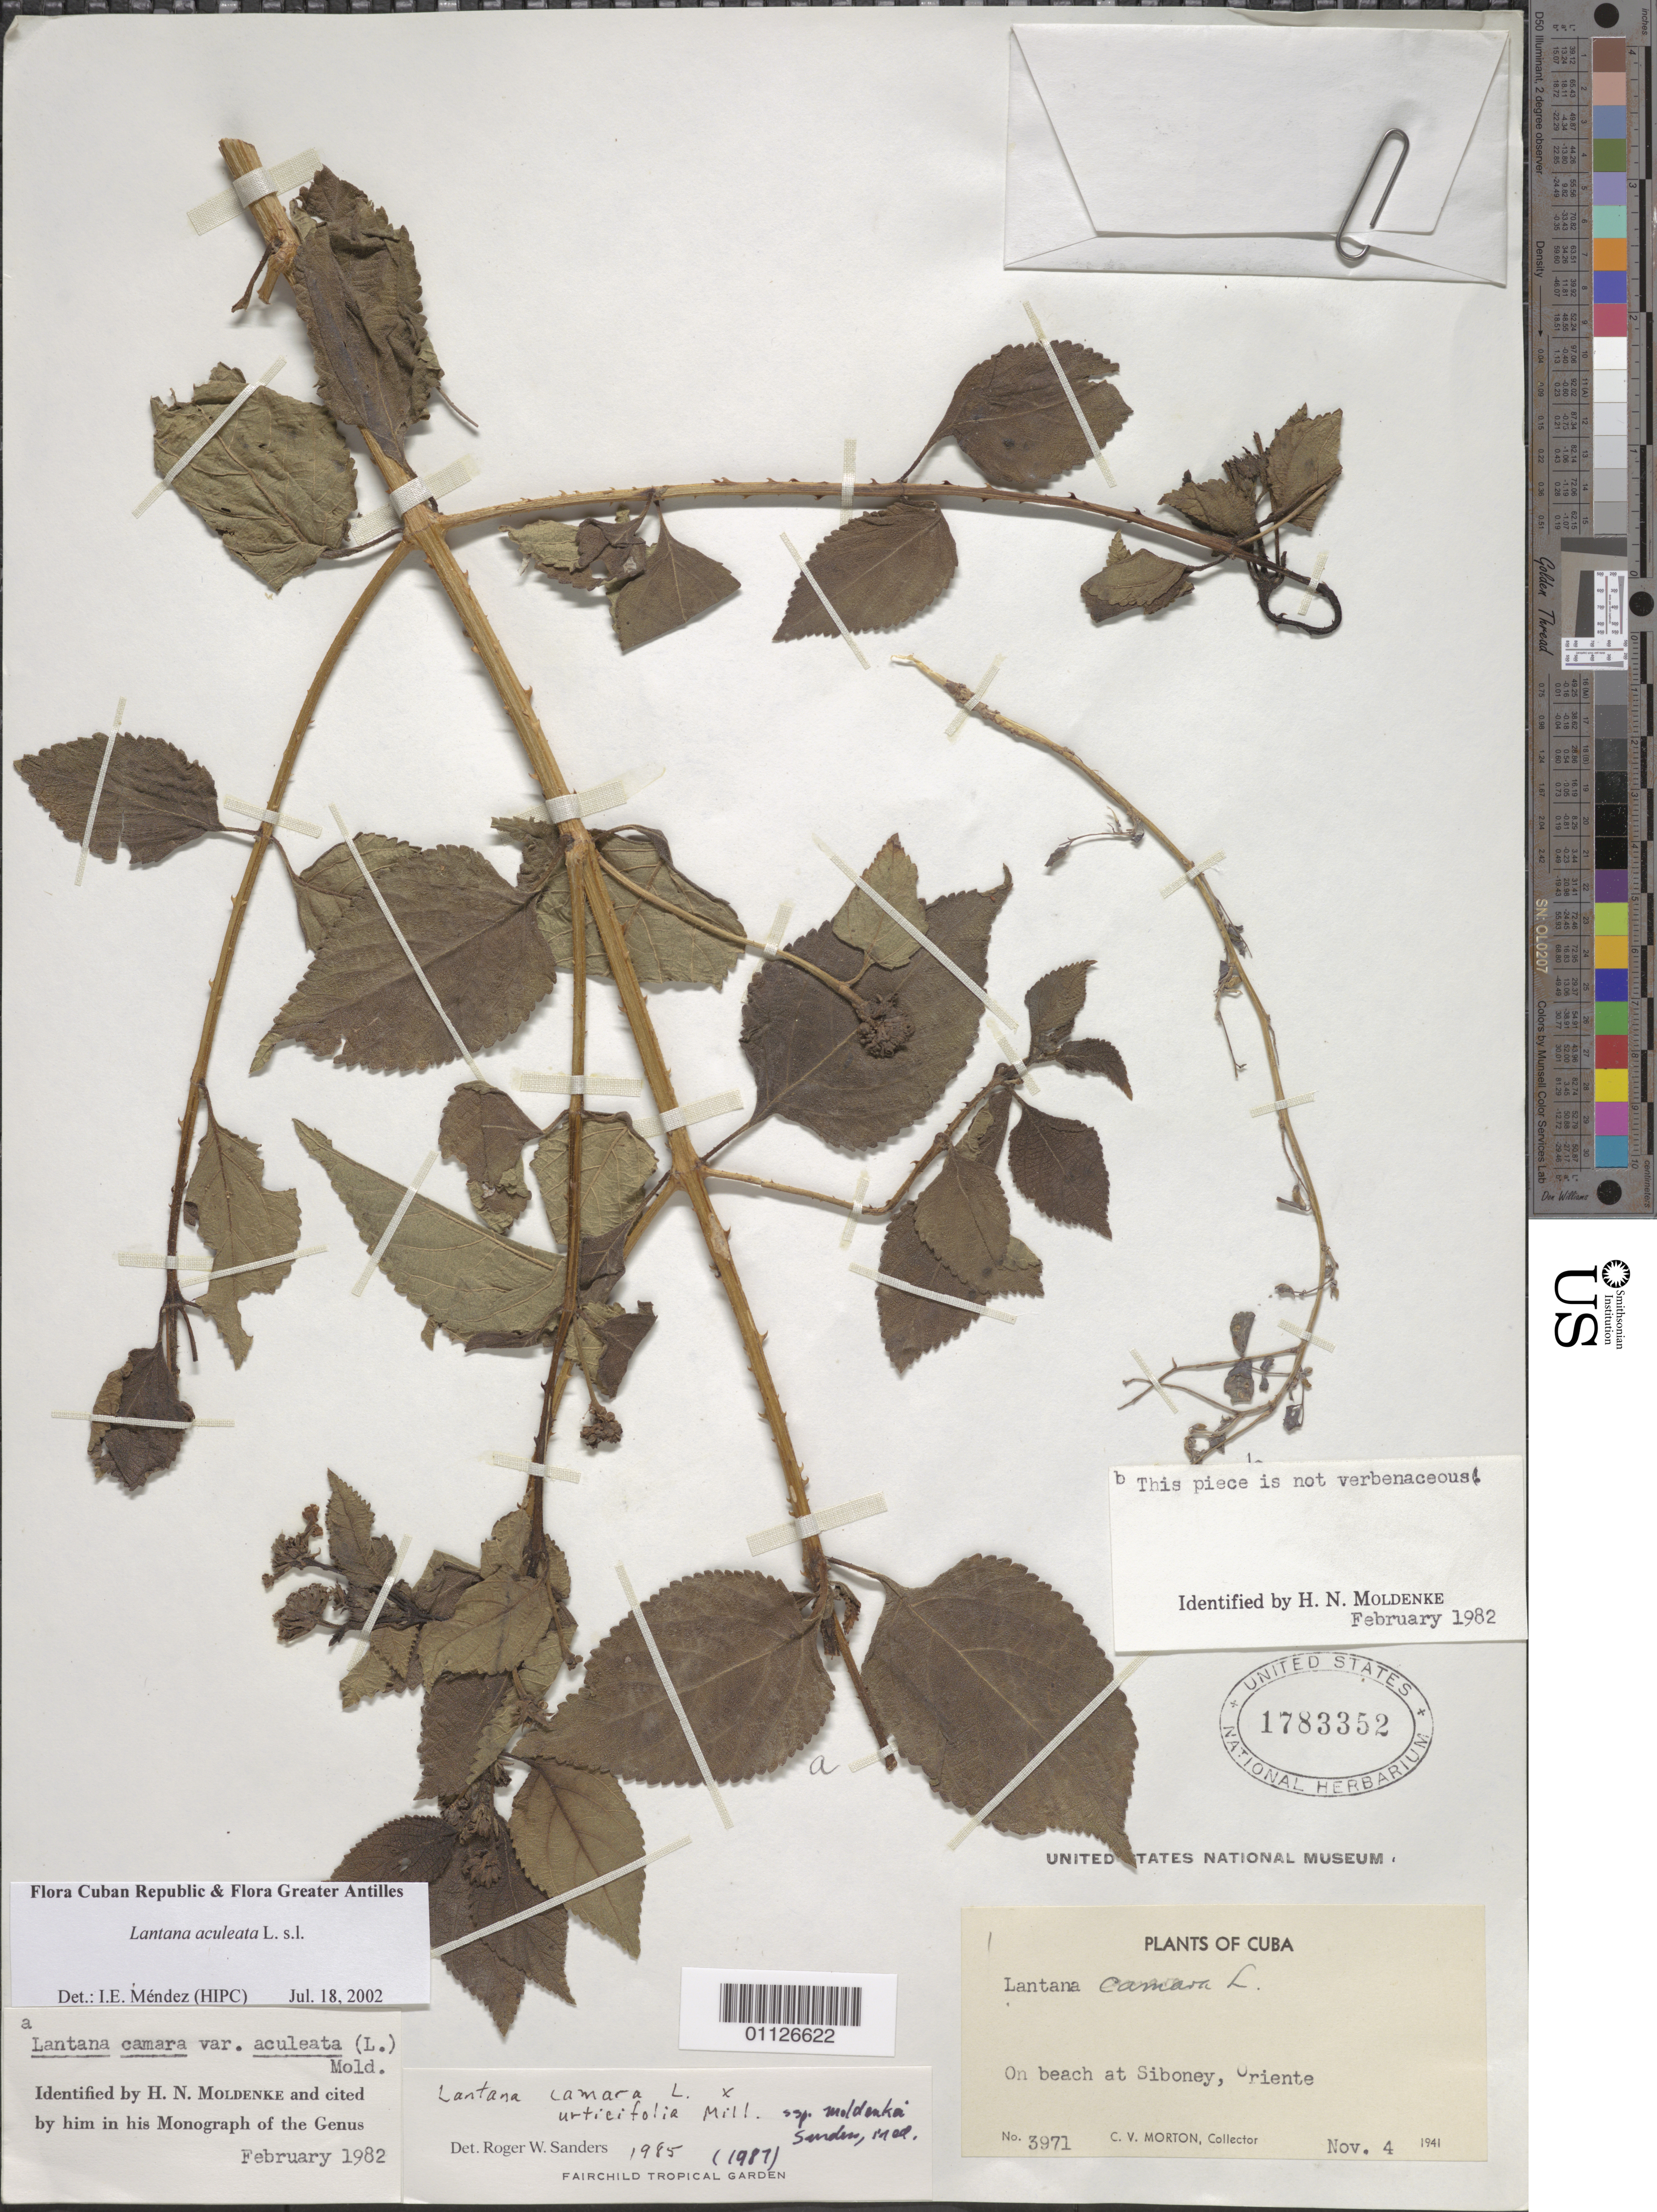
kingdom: Plantae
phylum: Tracheophyta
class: Magnoliopsida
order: Lamiales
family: Verbenaceae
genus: Lantana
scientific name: Lantana aculeata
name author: L.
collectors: C. V. Morton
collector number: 3971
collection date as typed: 04 Nov 1941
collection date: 1941-11-04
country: Cuba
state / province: Santiago de Cuba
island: Cuba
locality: On beach at Siboney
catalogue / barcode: US 1783352